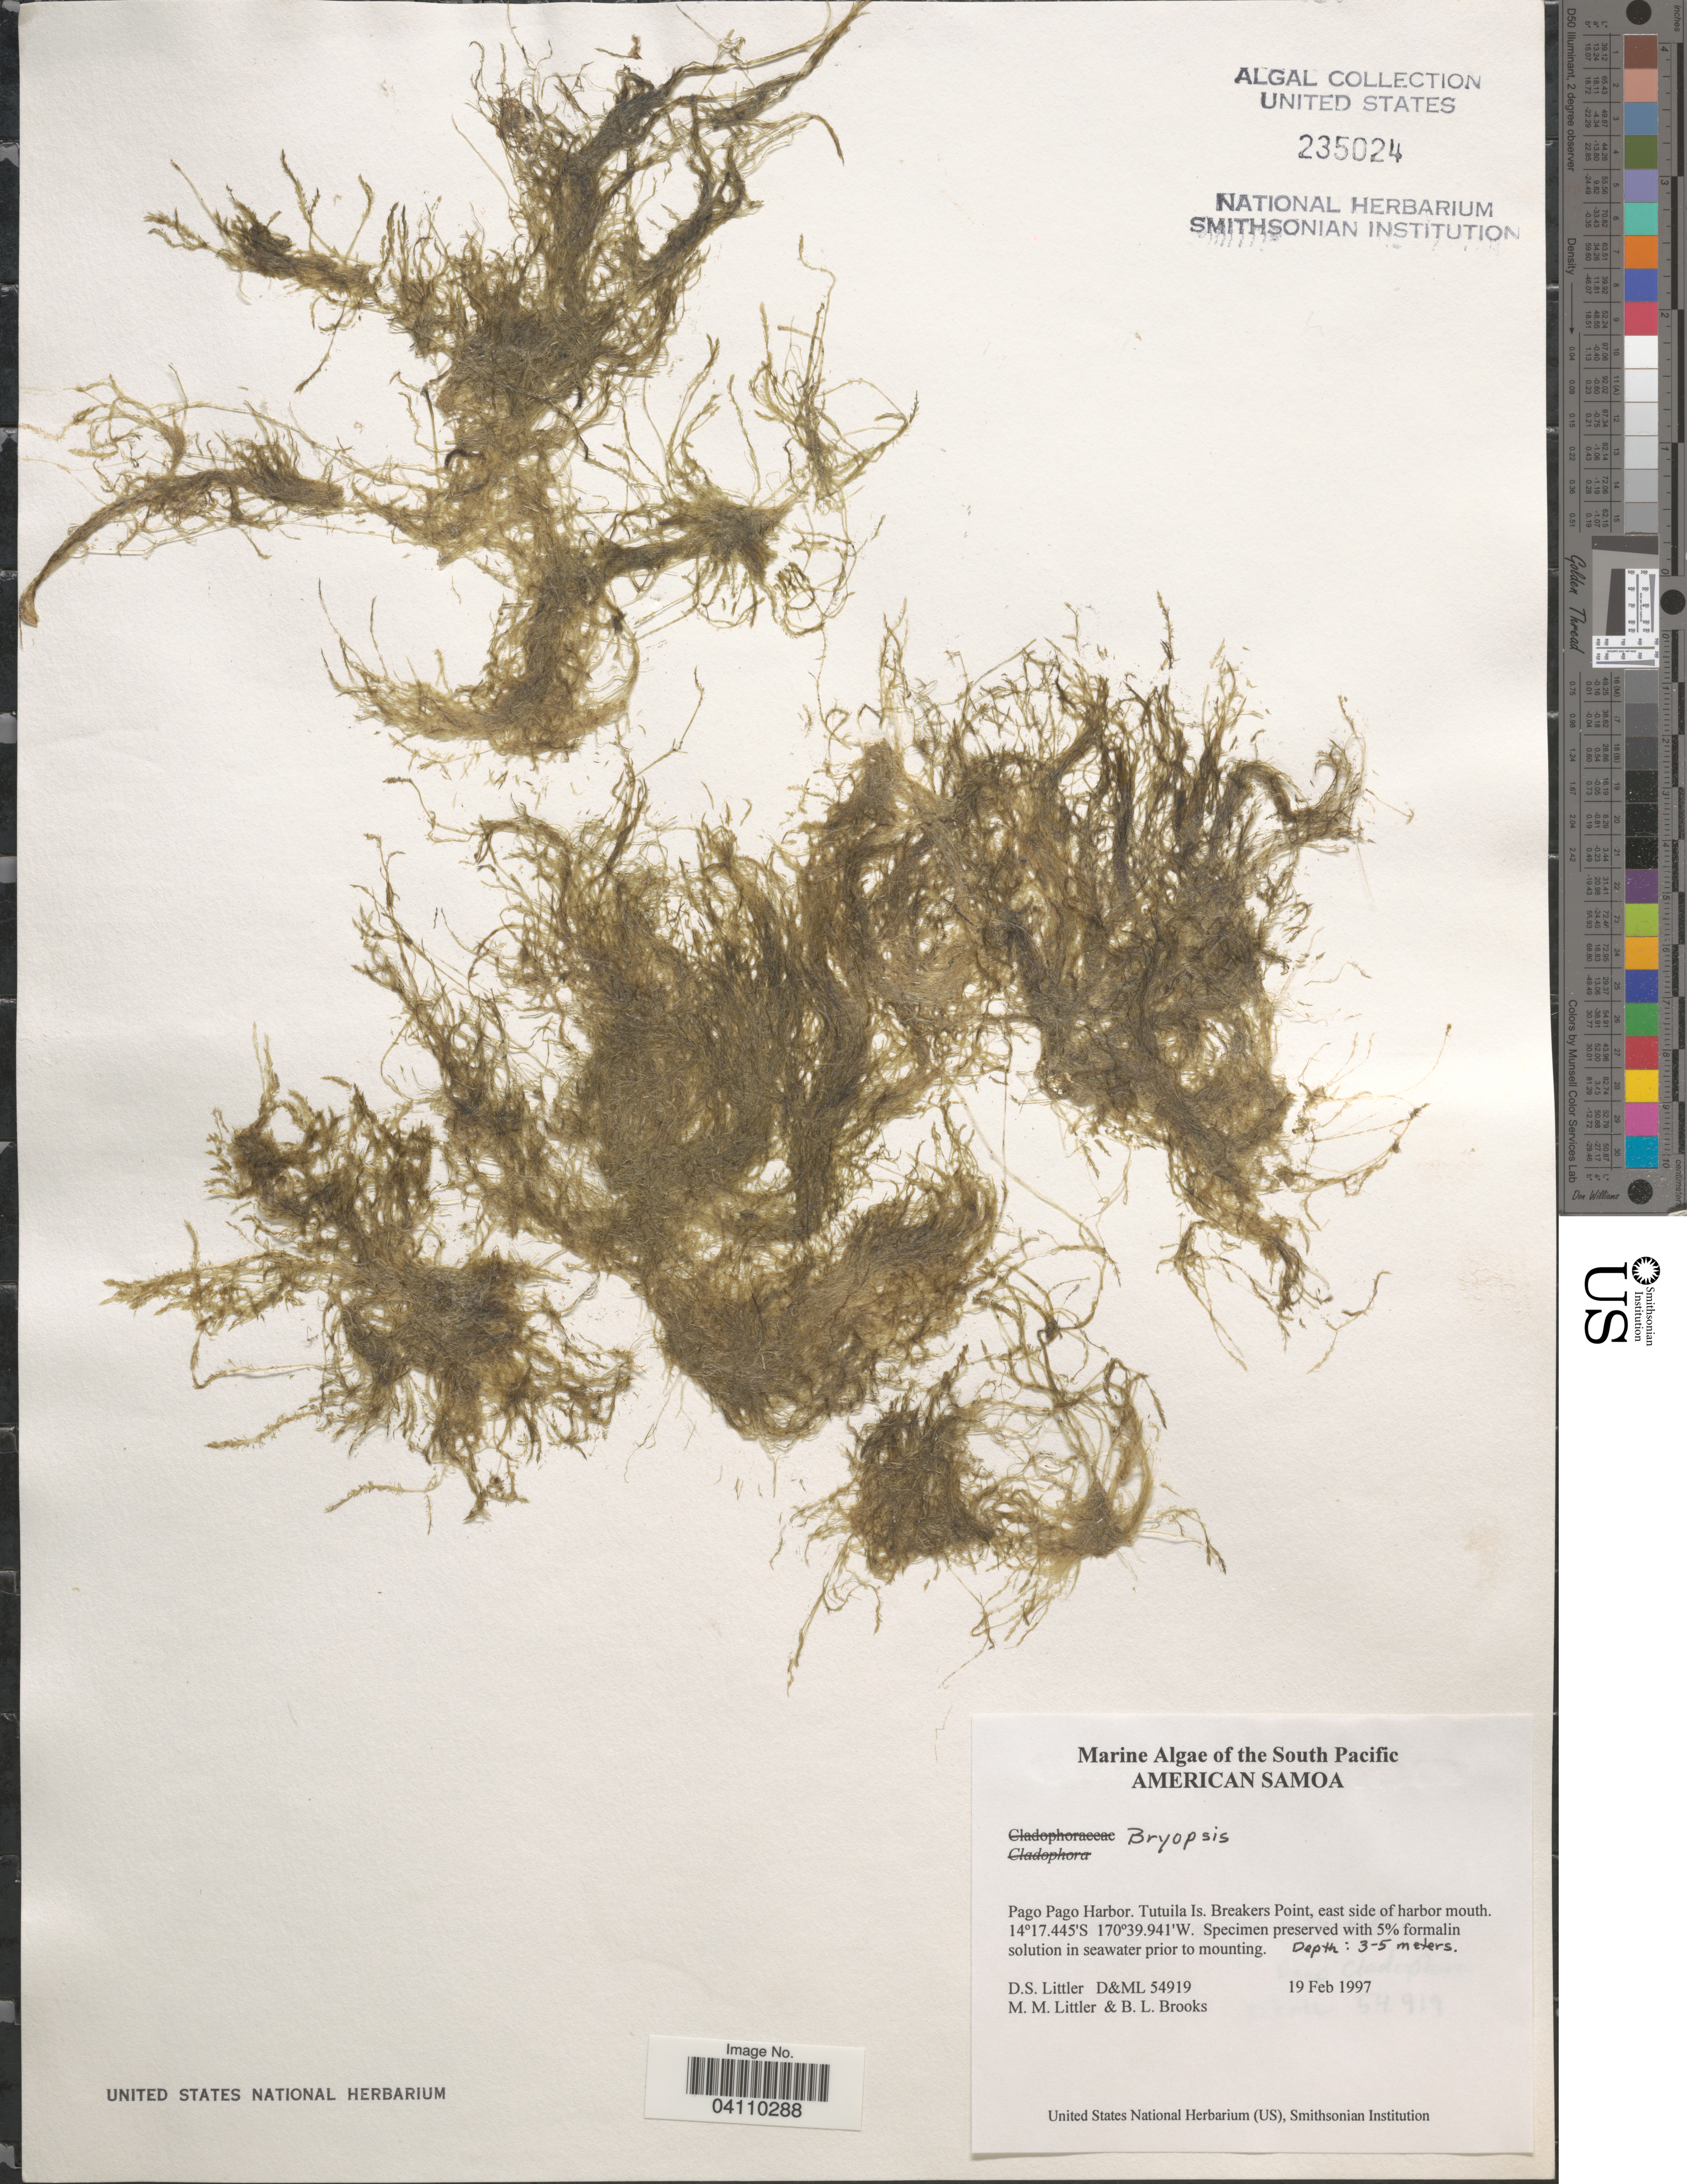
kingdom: Plantae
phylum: Chlorophyta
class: Ulvophyceae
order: Bryopsidales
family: Bryopsidaceae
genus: Bryopsis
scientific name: Bryopsis sp.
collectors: D. S. Littler & B. Brooks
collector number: D&ML54919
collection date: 1997-02-19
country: American Samoa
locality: The South Pacific. Pago Pago Harbor. Tutuila Is. Breakers Point, east side of harbor mouth.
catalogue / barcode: US 235024